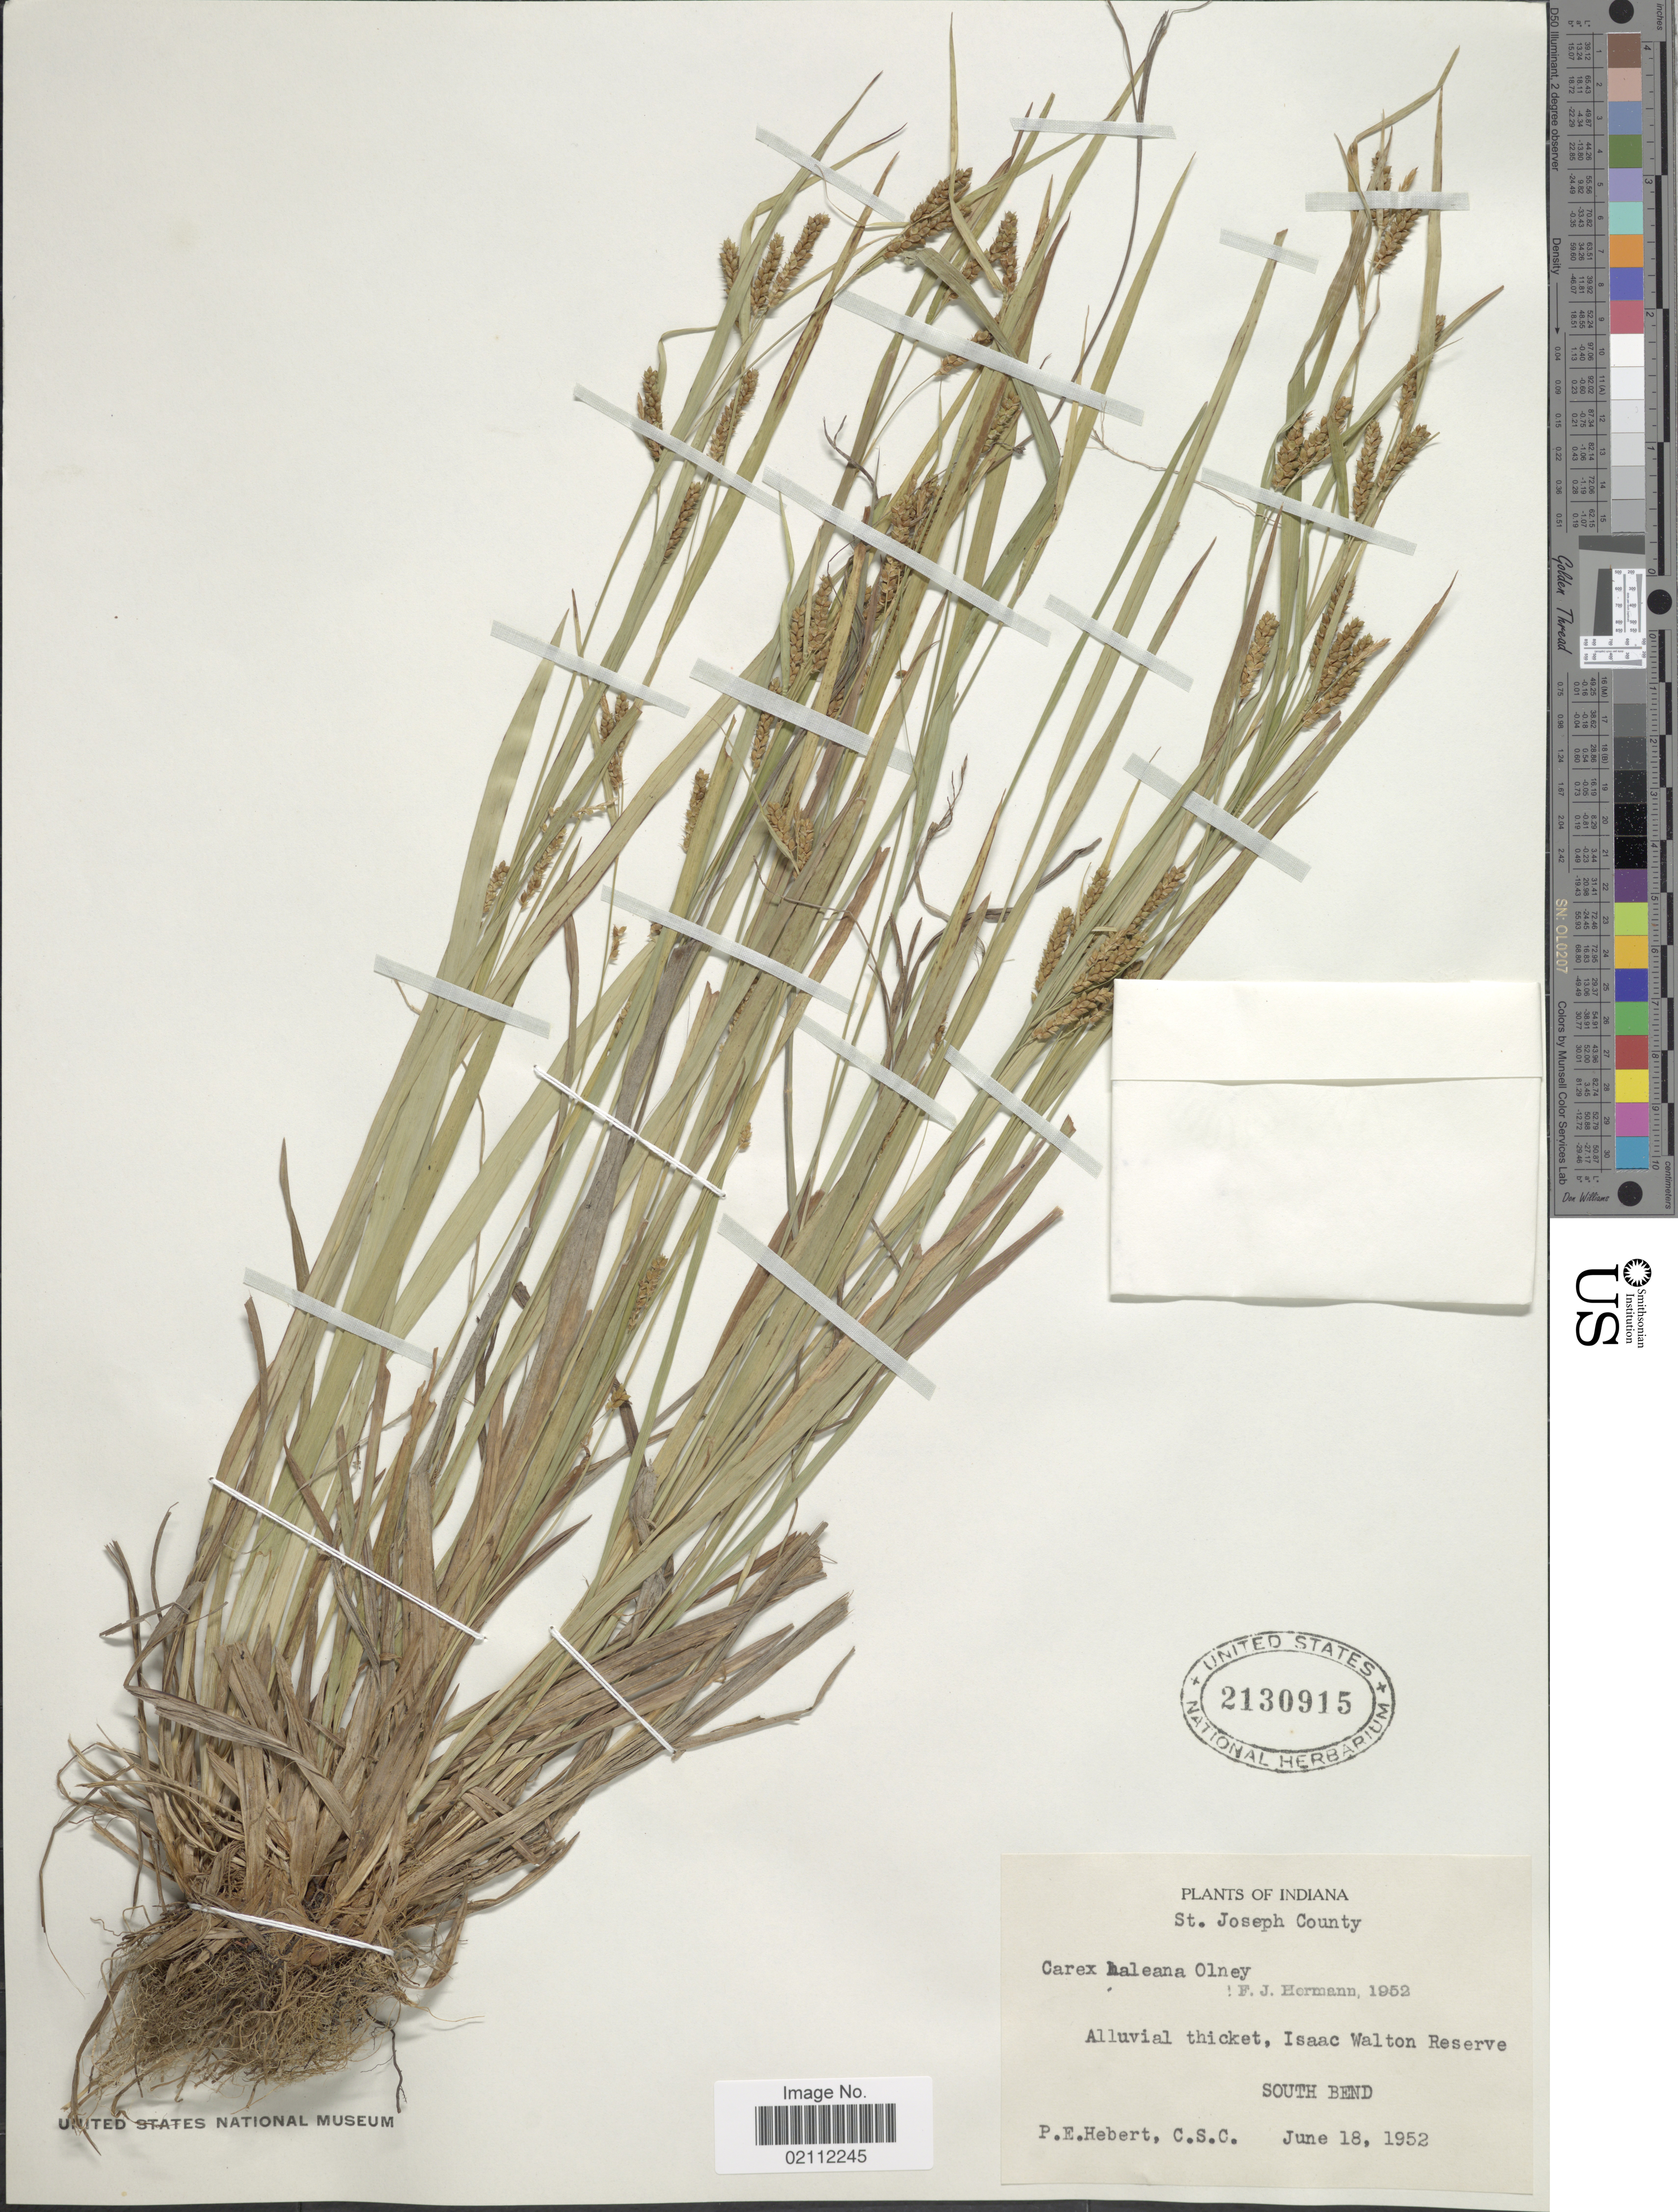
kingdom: Plantae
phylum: Tracheophyta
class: Liliopsida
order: Poales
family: Cyperaceae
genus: Carex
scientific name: Carex granularis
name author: Muhl. ex Willd.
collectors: P. Hebert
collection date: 1952-06-18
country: United States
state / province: Indiana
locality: St. Joseph County. Isaac Walton Reserve. South Bend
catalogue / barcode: US 2130915